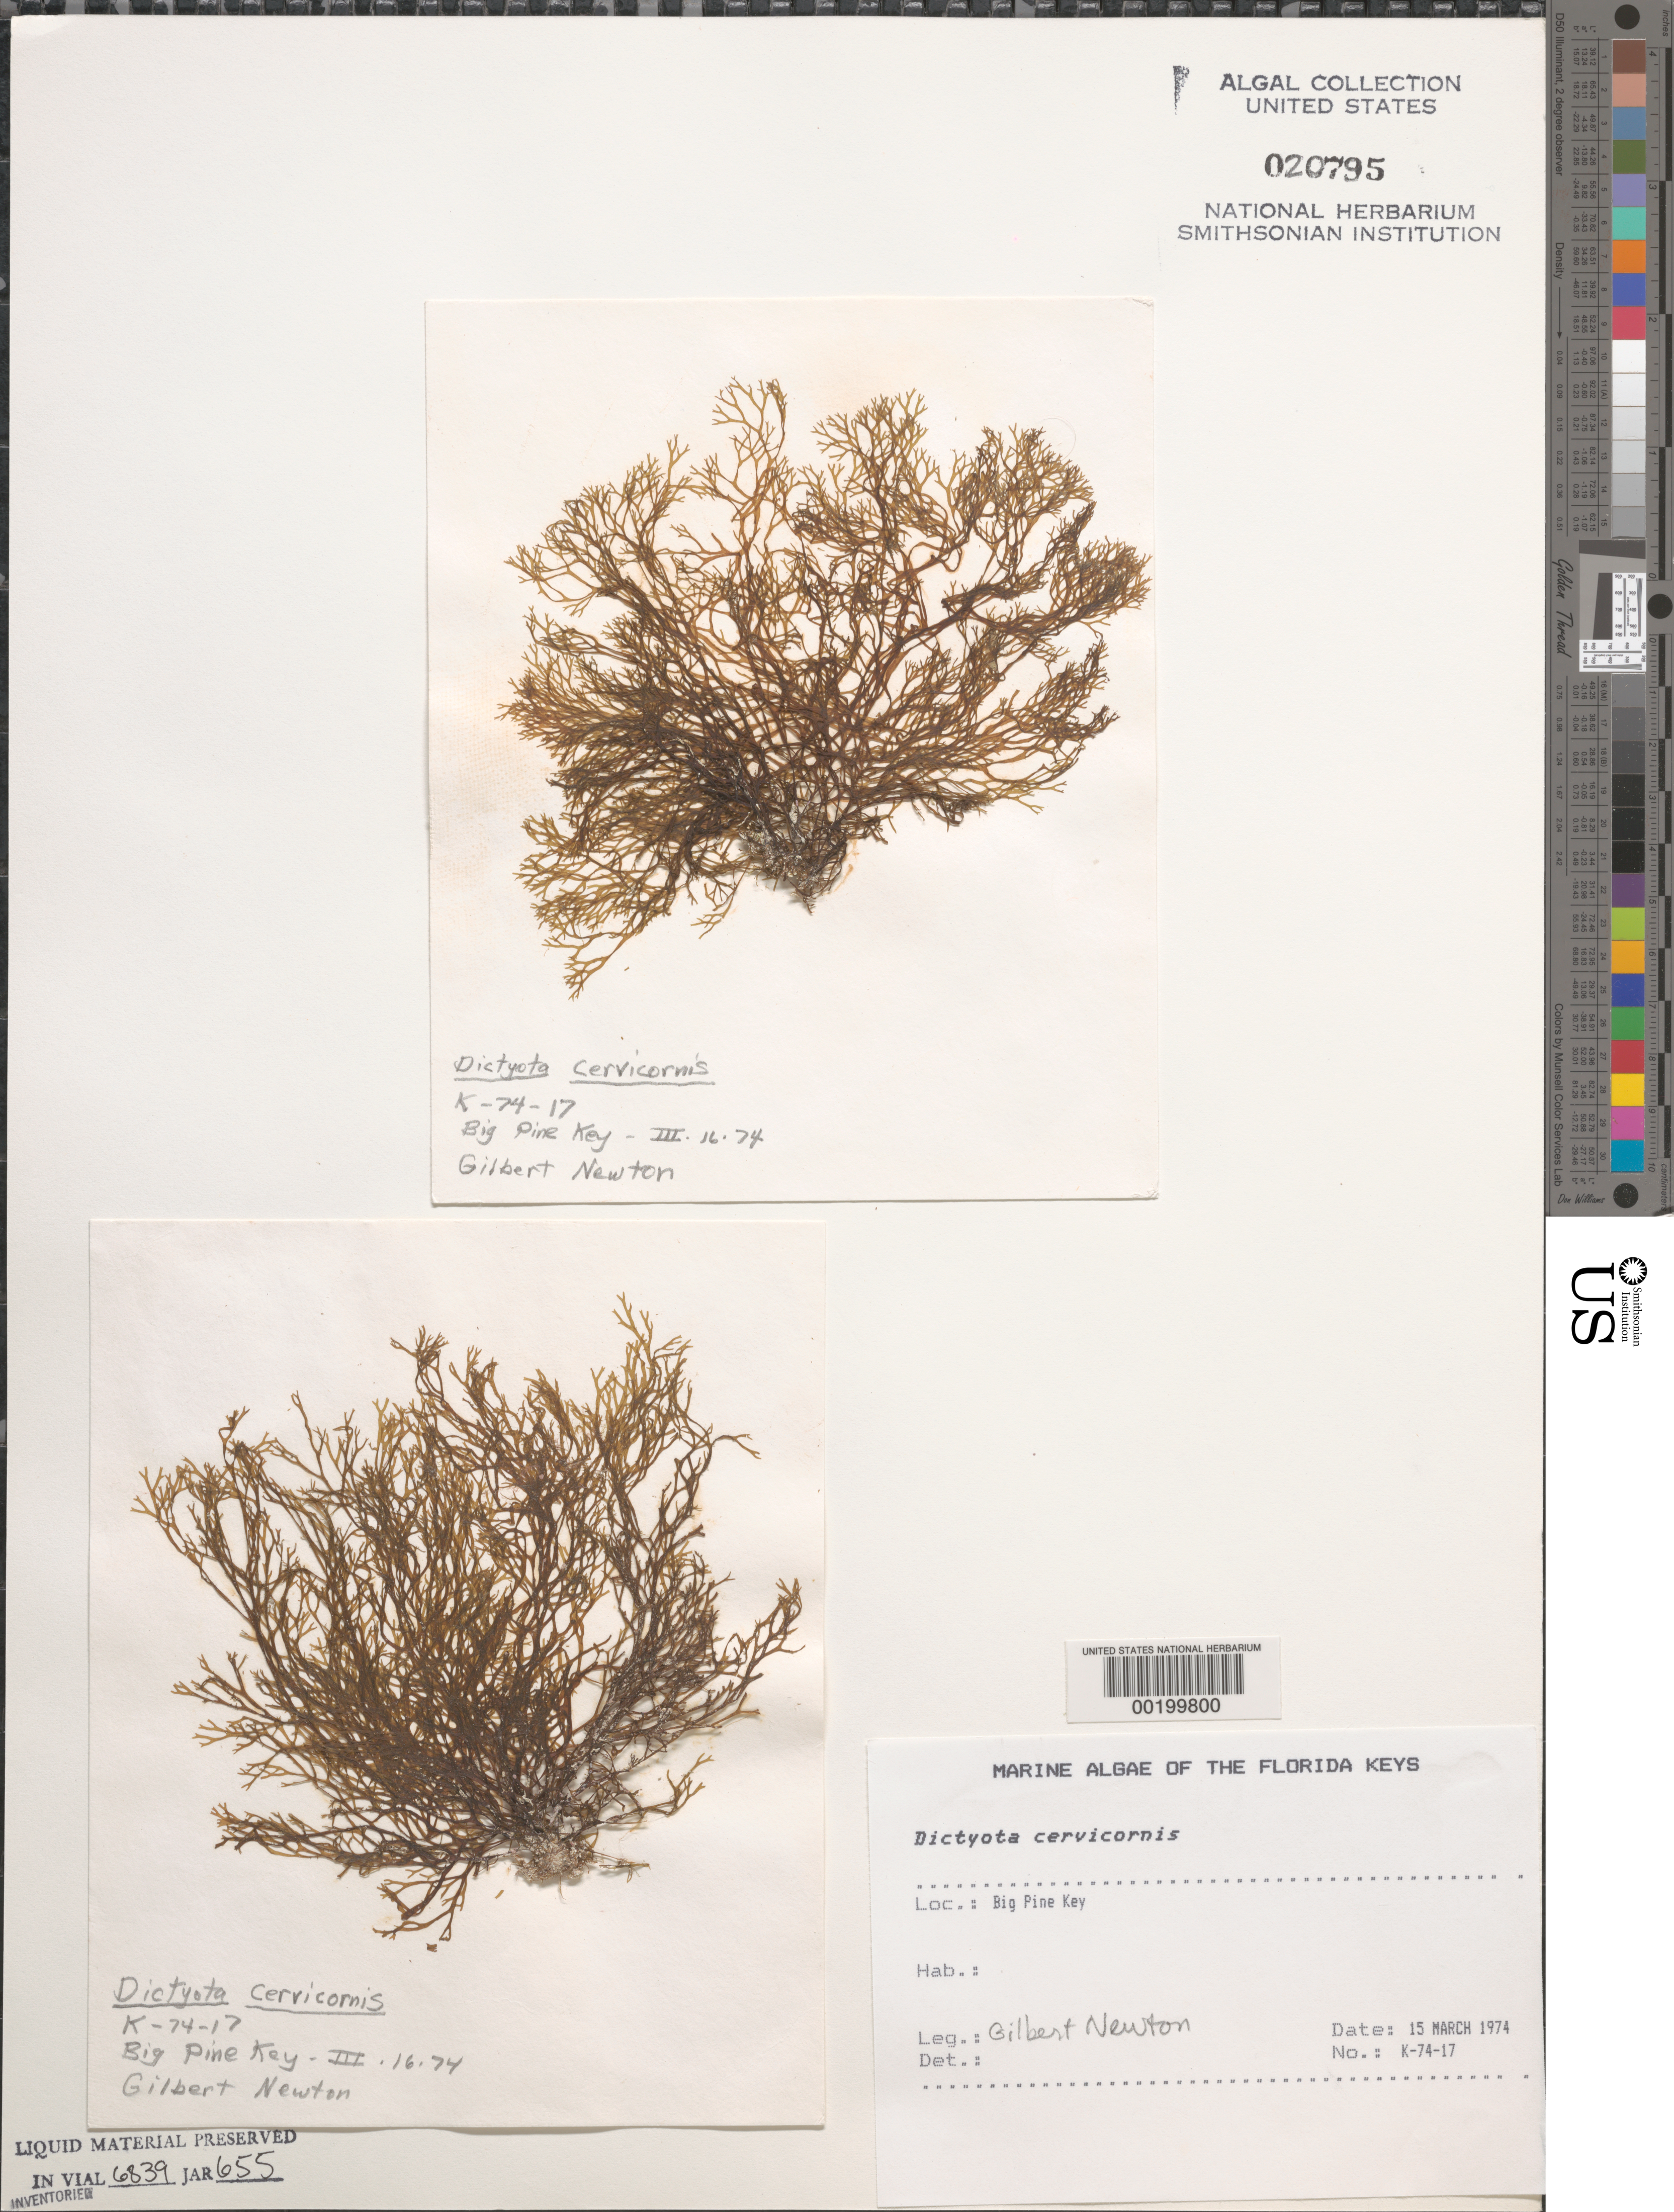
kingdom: Chromista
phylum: Ochrophyta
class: Phaeophyceae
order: Dictyotales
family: Dictyotaceae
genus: Dictyota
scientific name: Dictyota cervicornis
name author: Kütz.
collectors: G. Newton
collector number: K-74-17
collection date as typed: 15 Mar 1974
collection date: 1974-03-15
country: United States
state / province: Florida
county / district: Monroe County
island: Big Pine Key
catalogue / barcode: US 20795